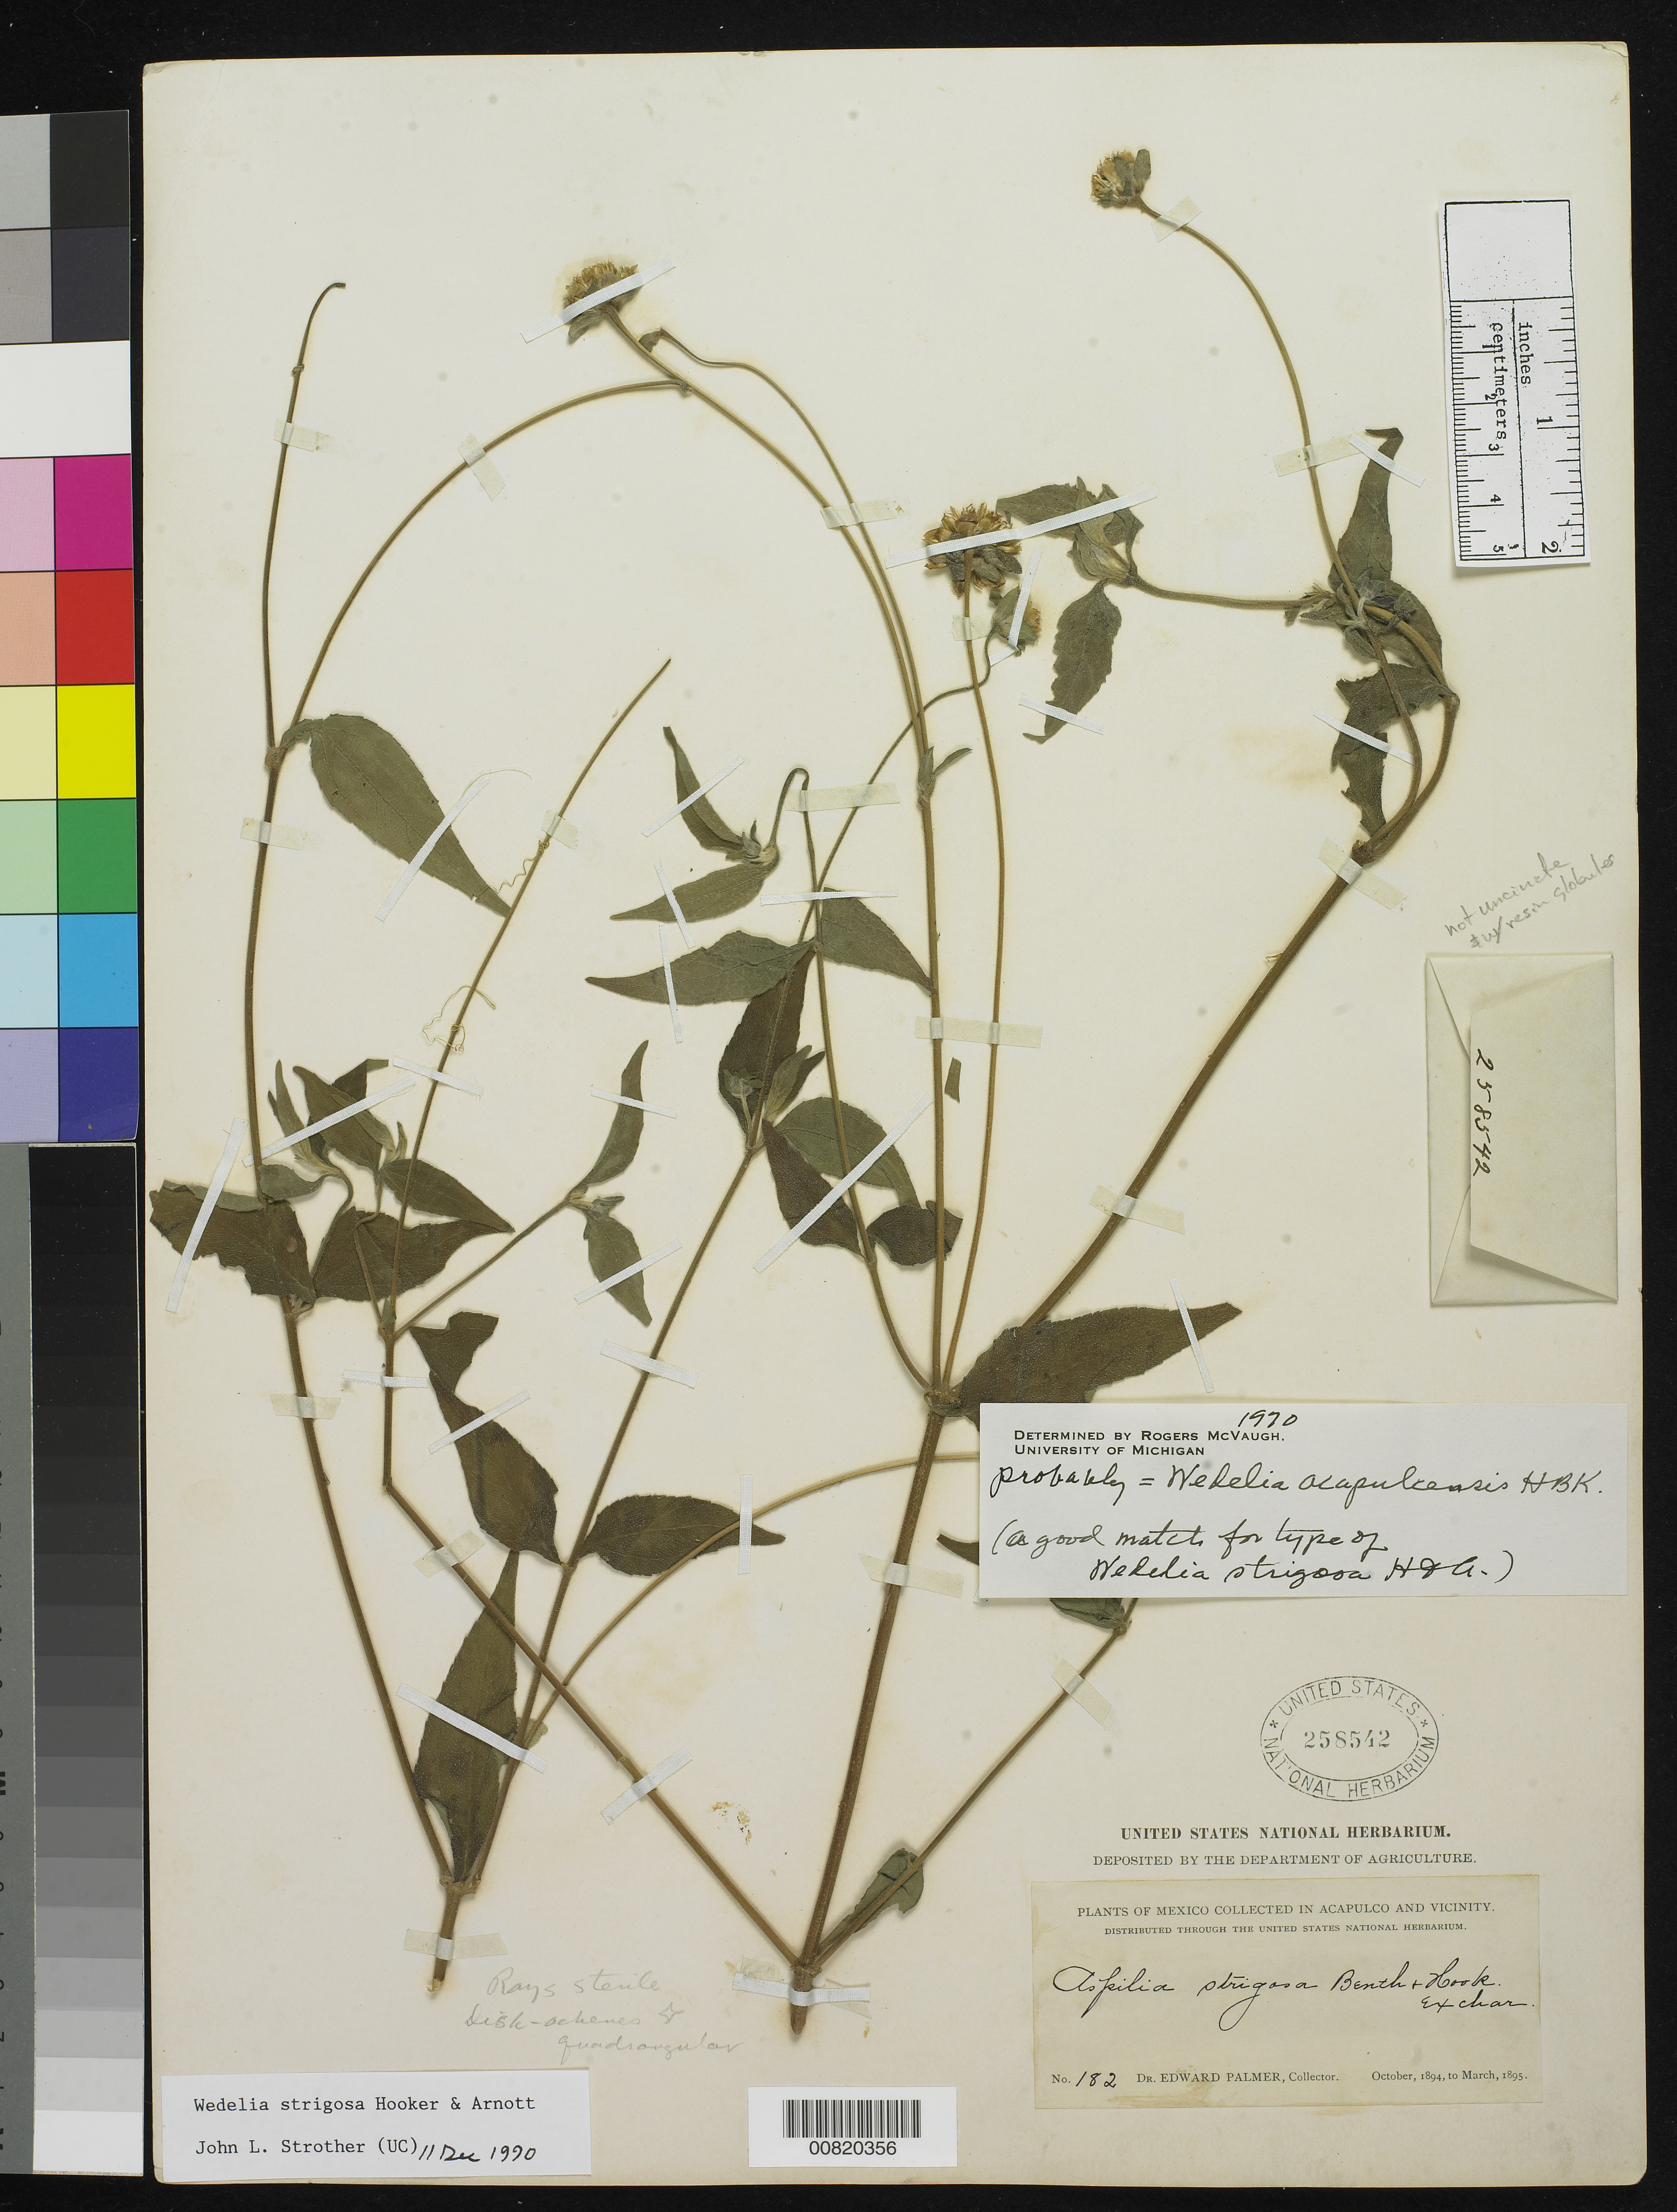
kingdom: Plantae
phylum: Tracheophyta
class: Magnoliopsida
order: Asterales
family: Asteraceae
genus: Wedelia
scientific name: Wedelia strigosa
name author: Hook. & Arn.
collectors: E. Palmer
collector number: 182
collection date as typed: Oct 1894 to -- Mar 1895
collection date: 1894-10/1895-03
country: Mexico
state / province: Guerrero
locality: Acapulco, Guerrero and vicinity.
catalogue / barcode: US 258542